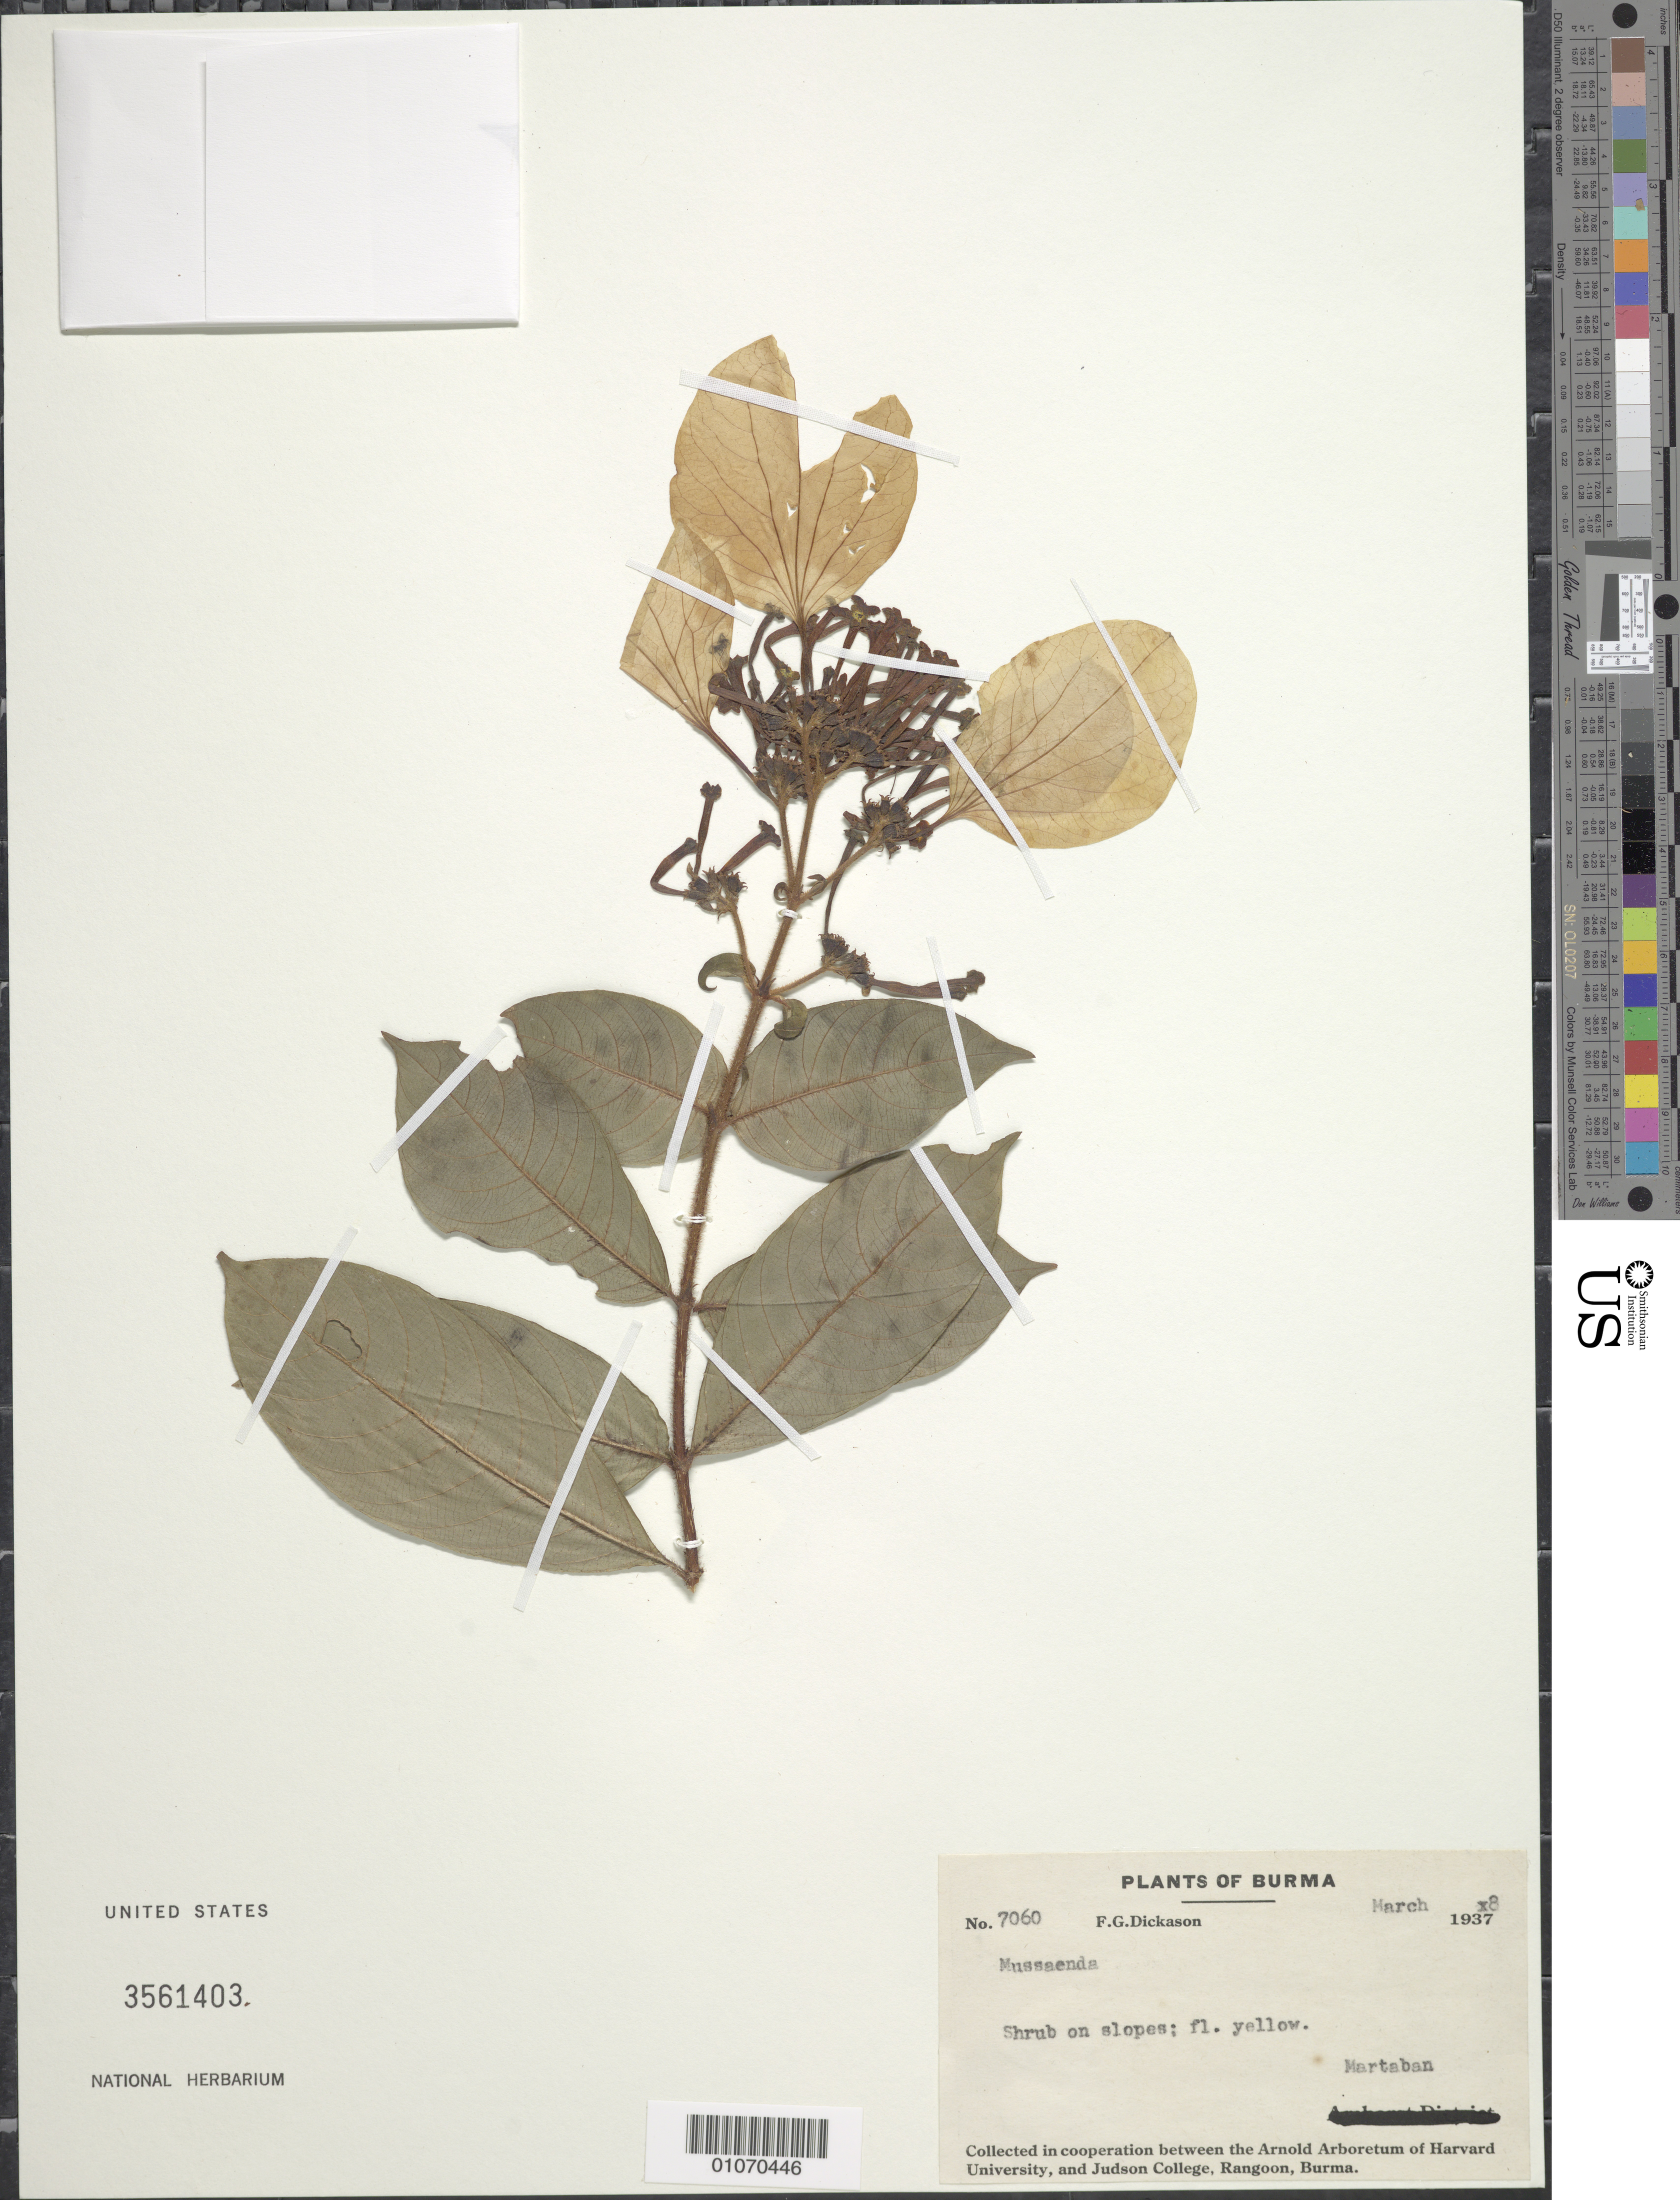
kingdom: Plantae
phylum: Tracheophyta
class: Magnoliopsida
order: Gentianales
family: Rubiaceae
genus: Mussaenda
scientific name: Mussaenda sp.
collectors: F. Dickason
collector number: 7060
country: Myanmar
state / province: Mon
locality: Martaban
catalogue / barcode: US 3561403